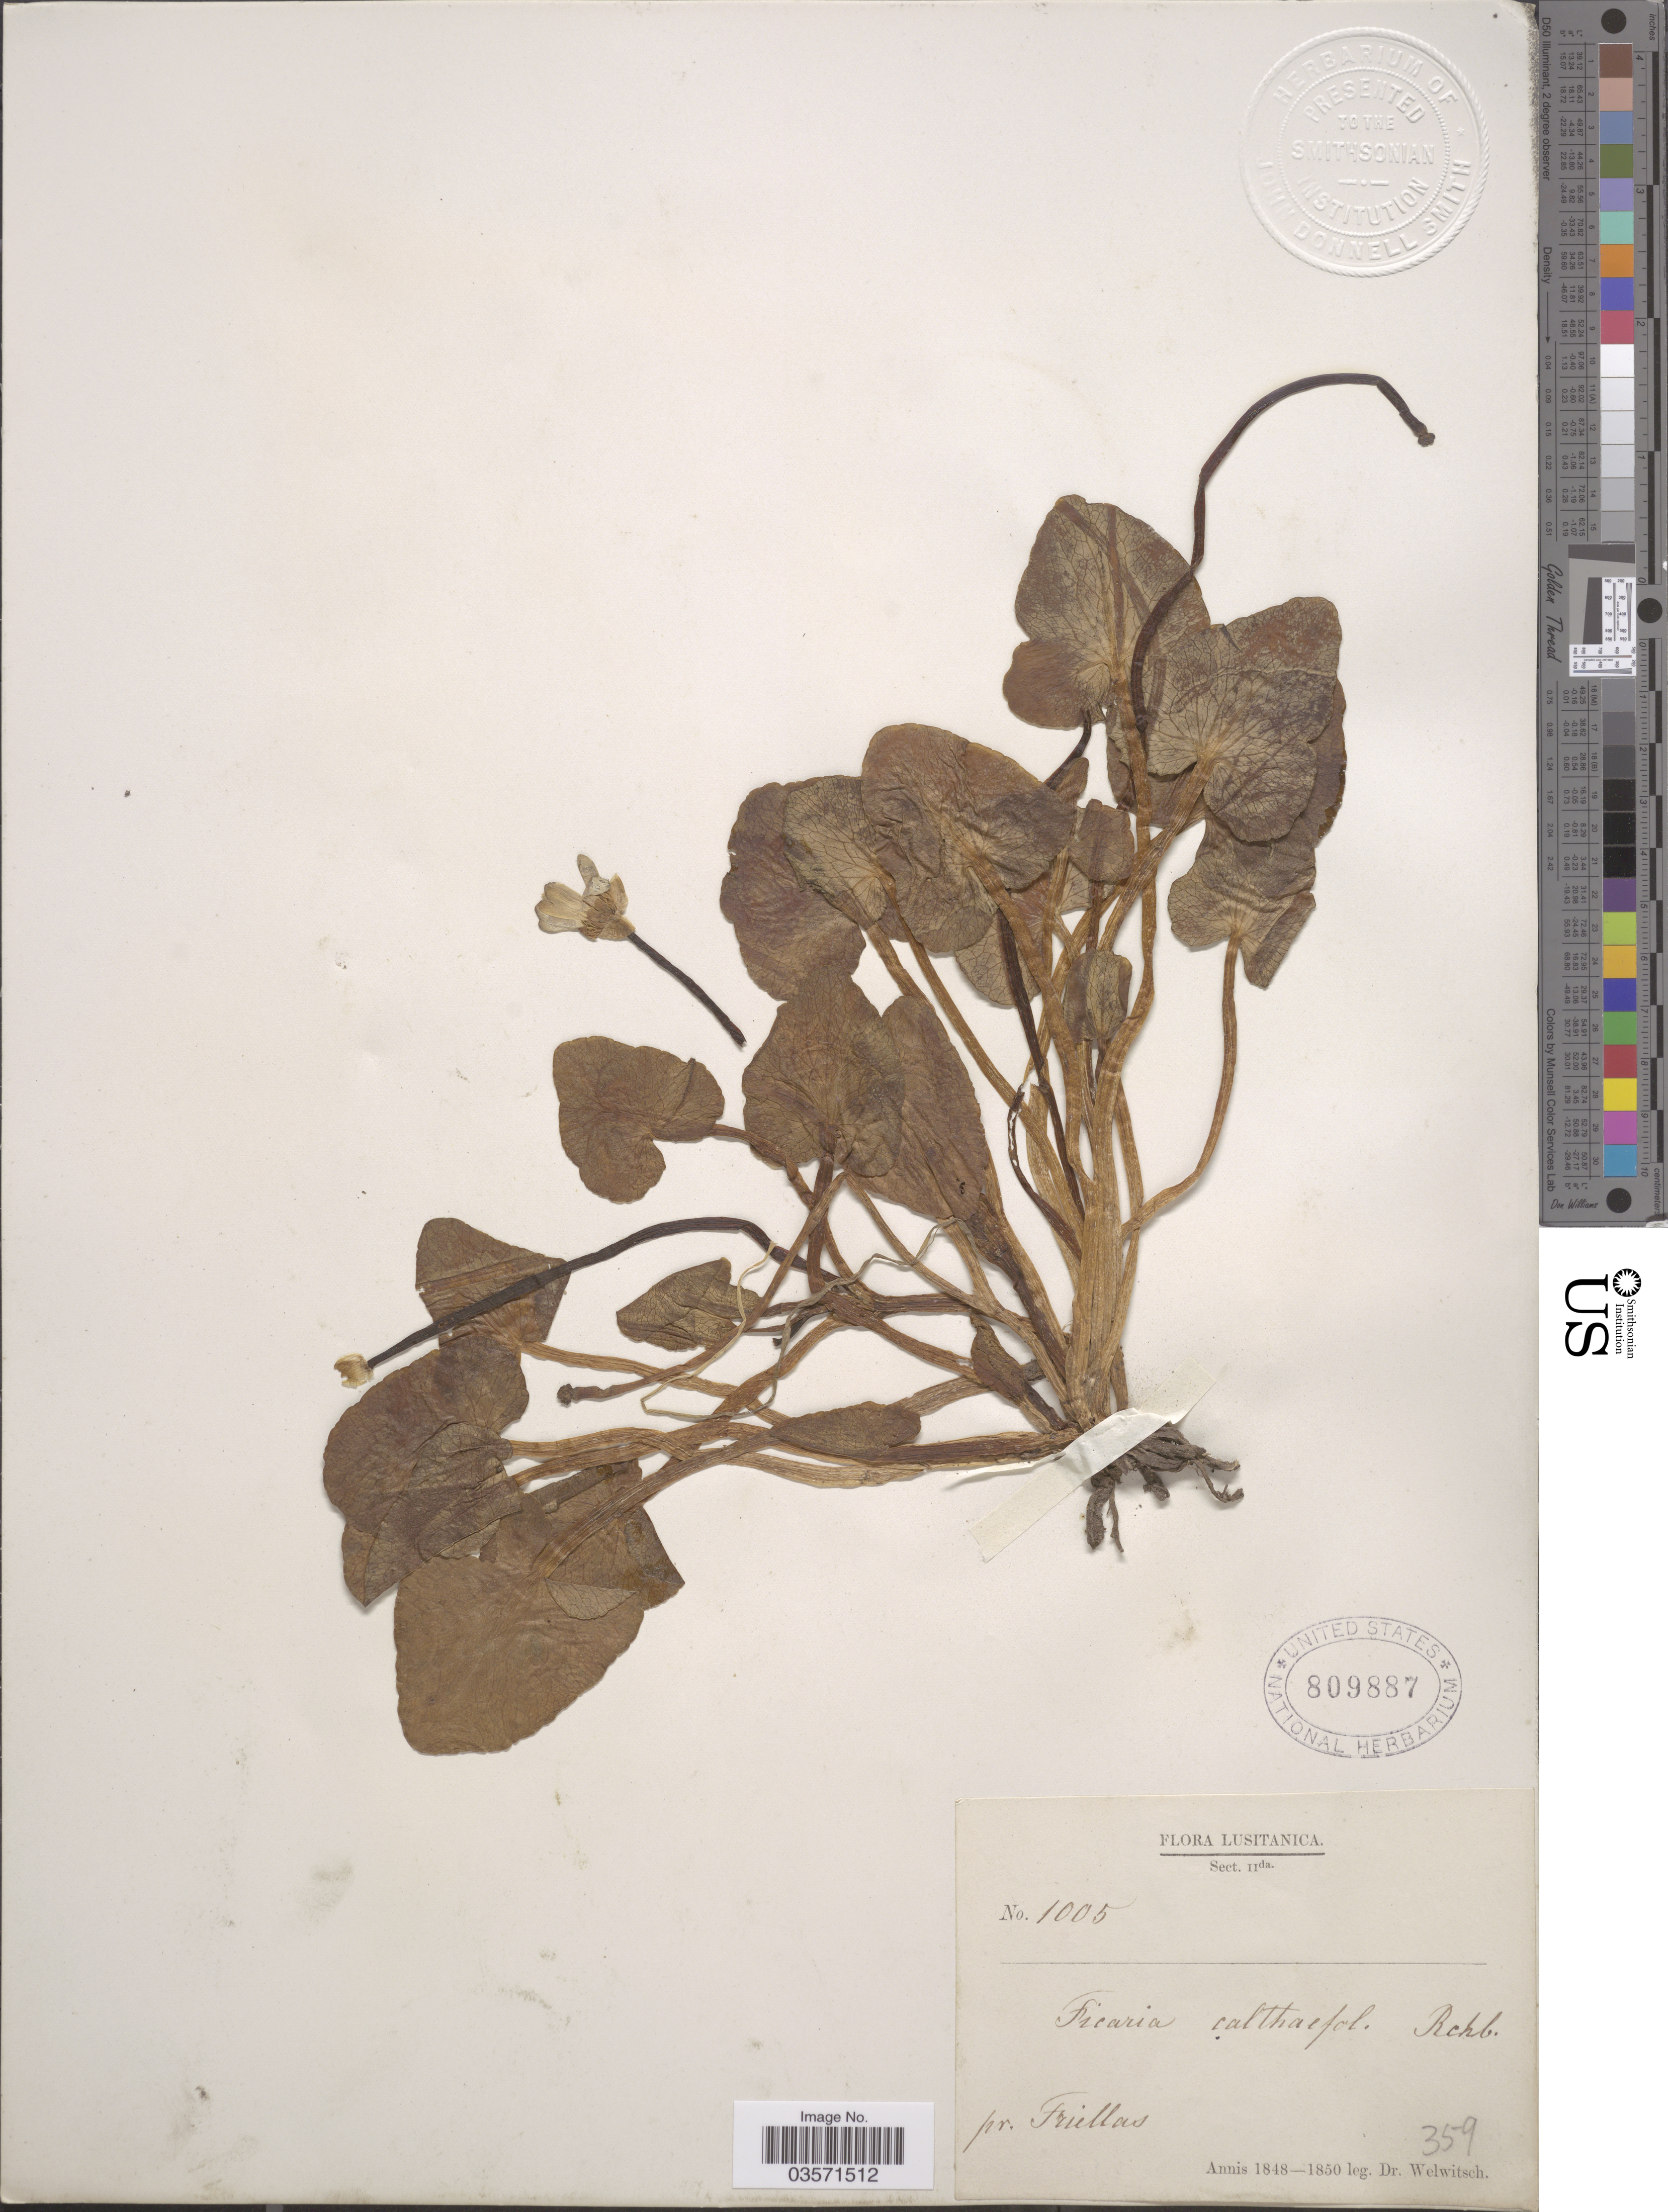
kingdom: Plantae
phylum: Tracheophyta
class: Magnoliopsida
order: Ranunculales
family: Ranunculaceae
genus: Ficaria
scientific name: Ficaria verna subsp. calthifolia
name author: (Rchb. f.) Nyman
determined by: Strong, M. T., (US), Smithsonian Institution - National Museum of Natural History (UNITED STATES)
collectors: -. Welwitsch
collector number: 1005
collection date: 1848/1850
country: Portugal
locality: Lusitanica. Pr. Friellas.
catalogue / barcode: US 809887